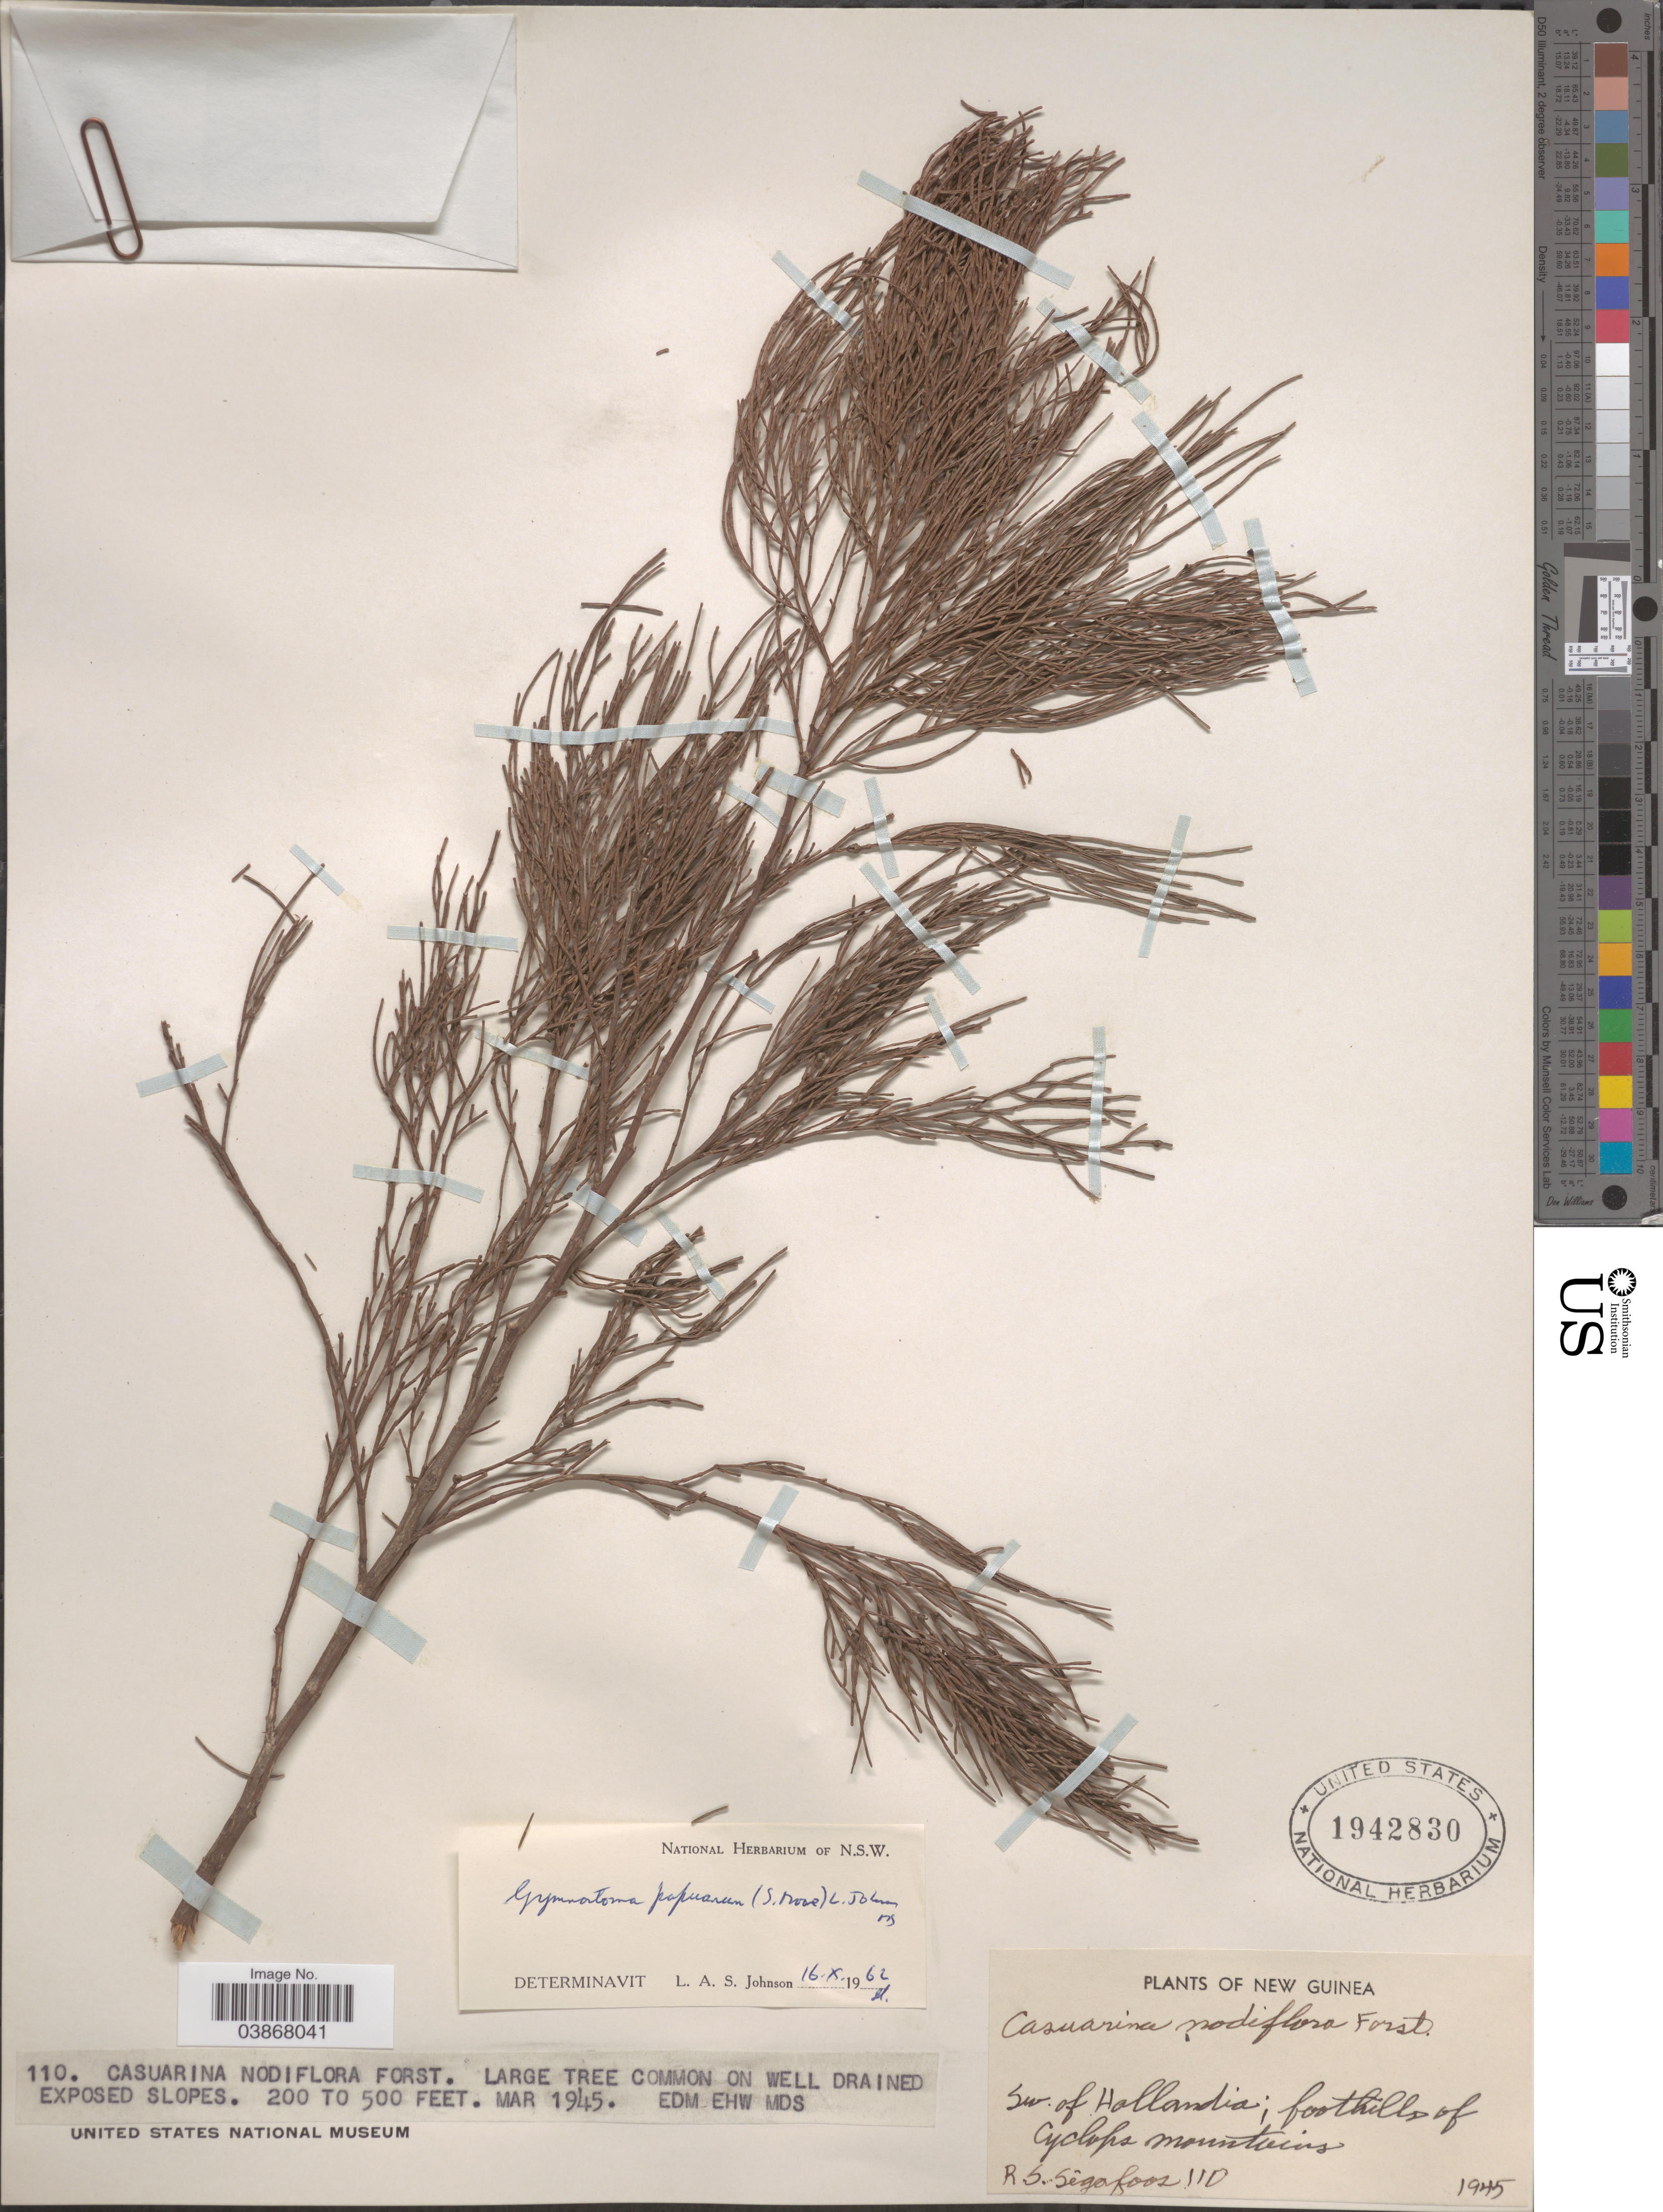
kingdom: Plantae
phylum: Tracheophyta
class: Magnoliopsida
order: Fagales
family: Casuarinaceae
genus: Gymnostoma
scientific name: Gymnostoma papuanum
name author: (S. Moore) L.A.S. Johnson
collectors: R. Sigafoos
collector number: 110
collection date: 1945-03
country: Indonesia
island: New Guinea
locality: New Guinea. SW. of Hollandia; foothills of Cyclops mountains.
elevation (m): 61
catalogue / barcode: US 1942830